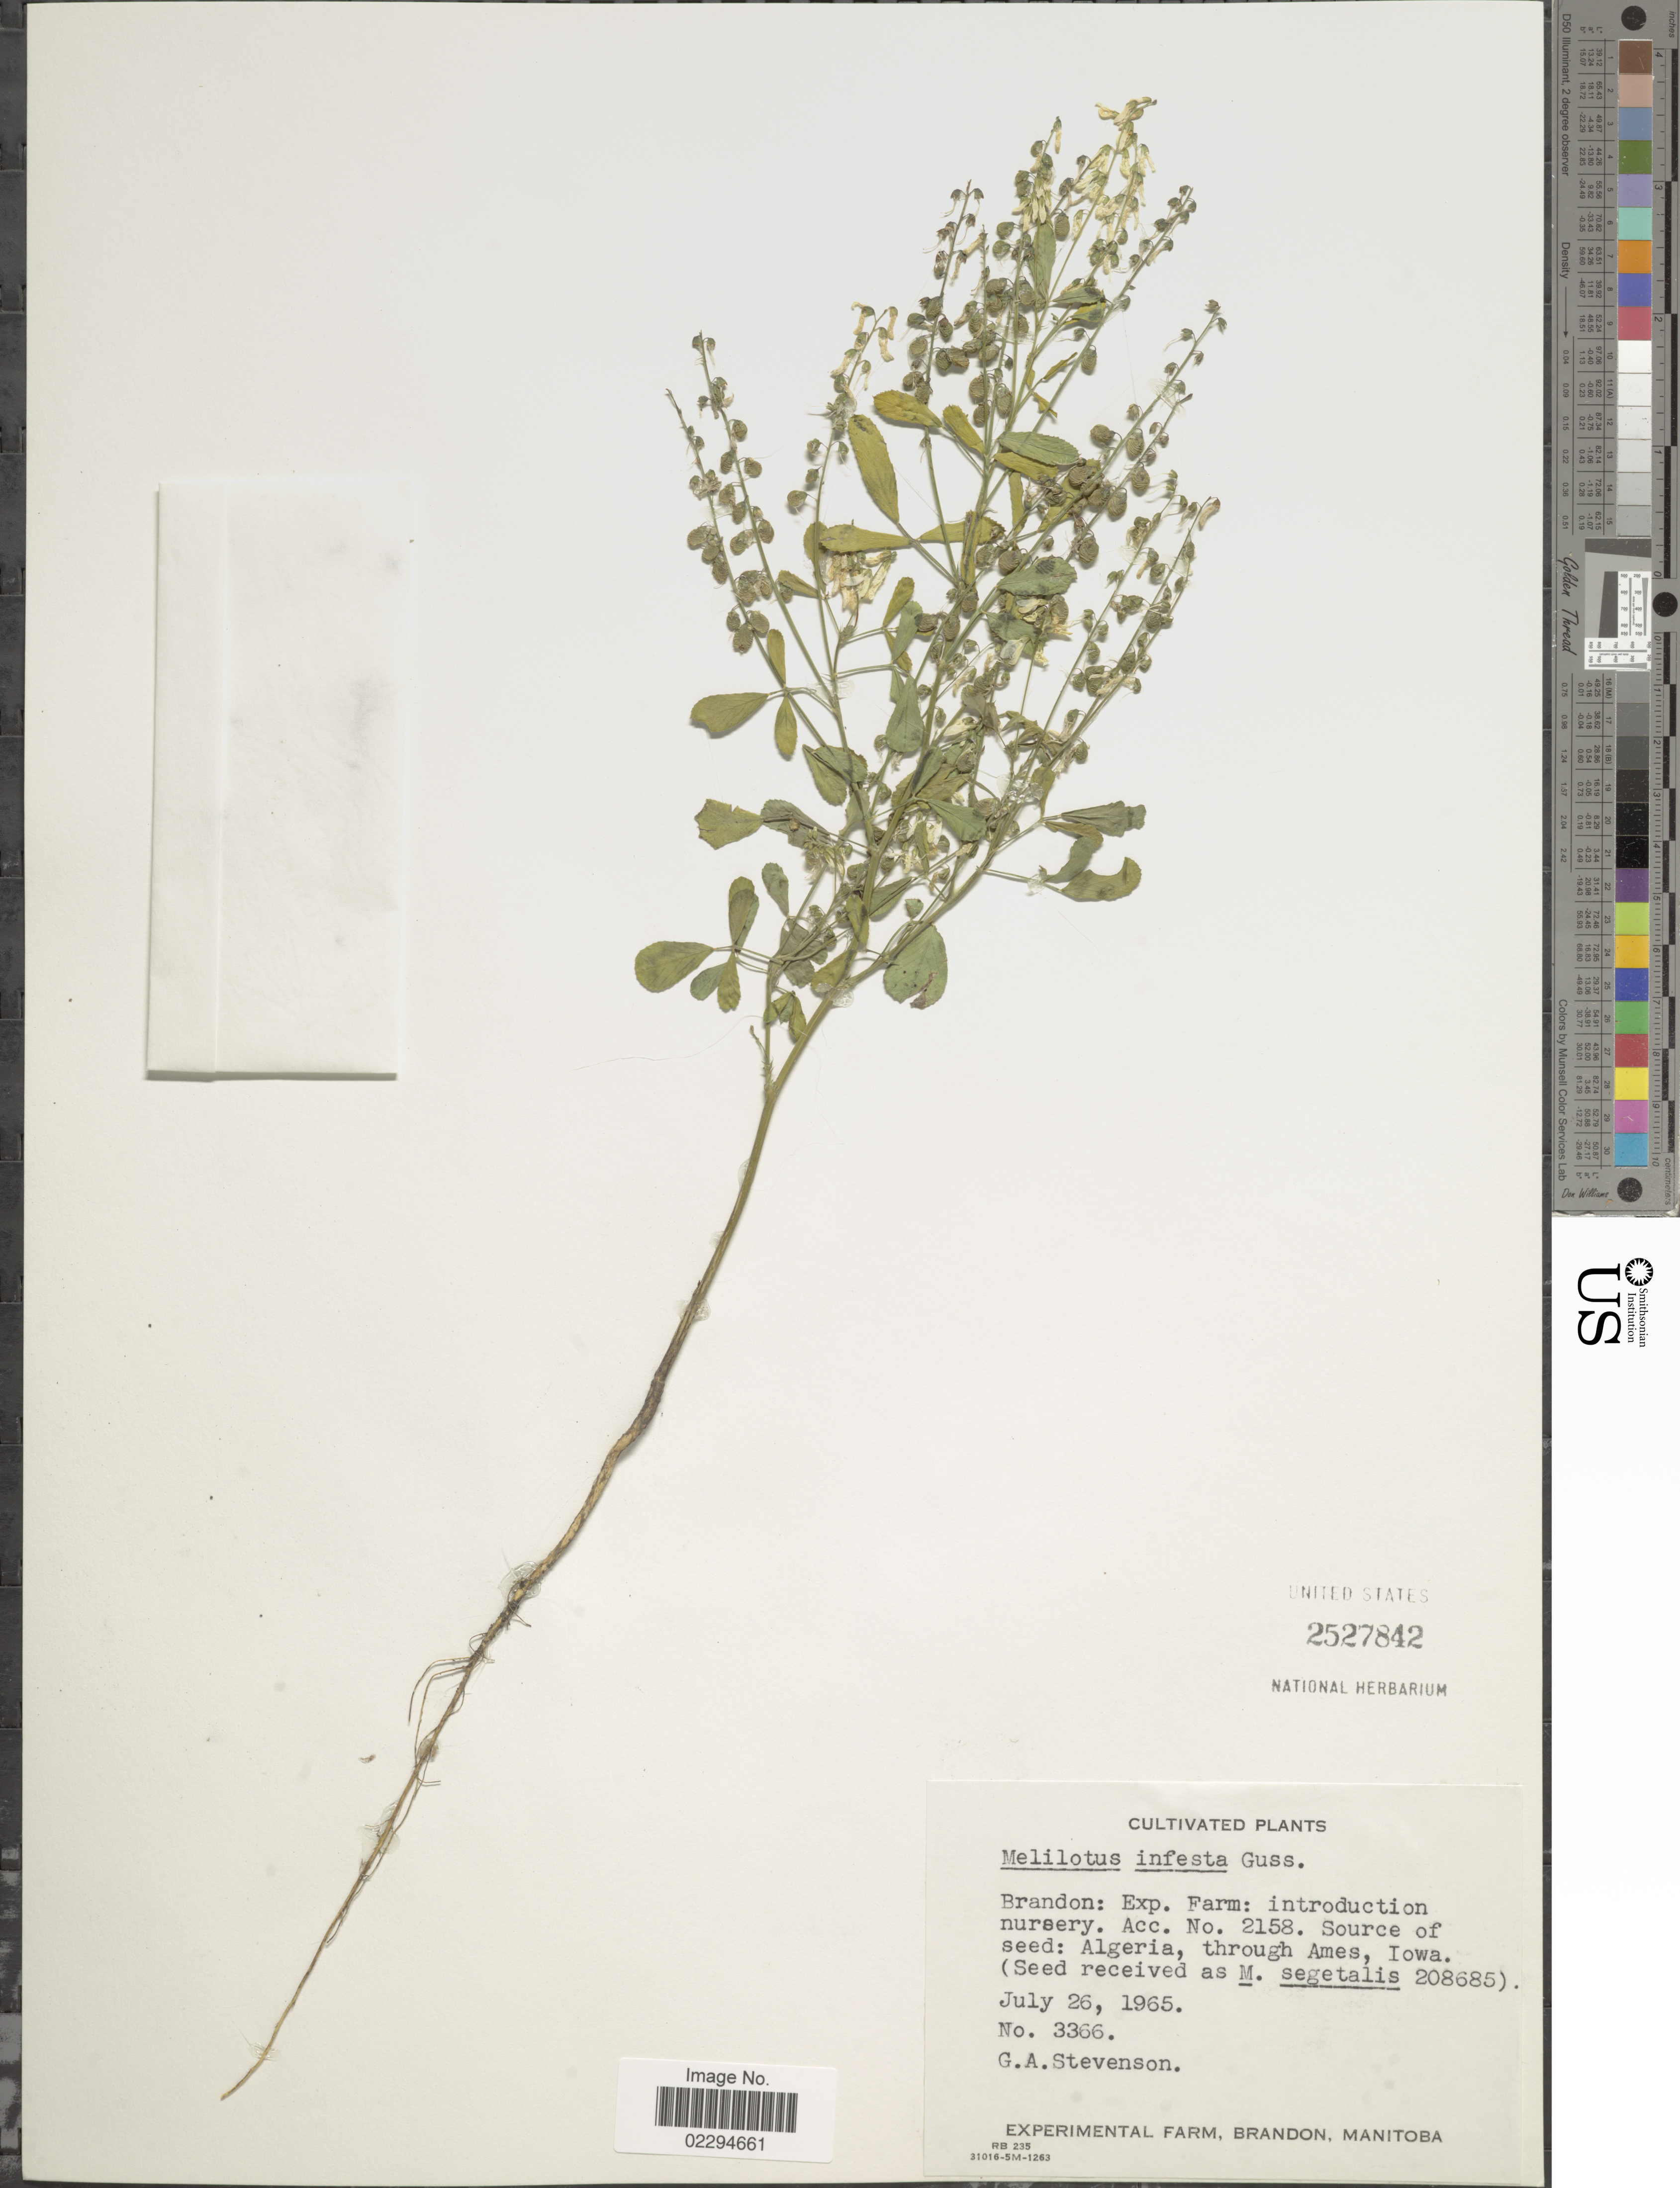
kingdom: Plantae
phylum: Tracheophyta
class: Magnoliopsida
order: Fabales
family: Fabaceae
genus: Melilotus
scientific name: Melilotus infestus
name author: Gussone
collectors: G. Stevenson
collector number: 3366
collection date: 1965-07-26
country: Canada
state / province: Manitoba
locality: Brandon: Exp. Farm: introduction nursery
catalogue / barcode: US 2527842